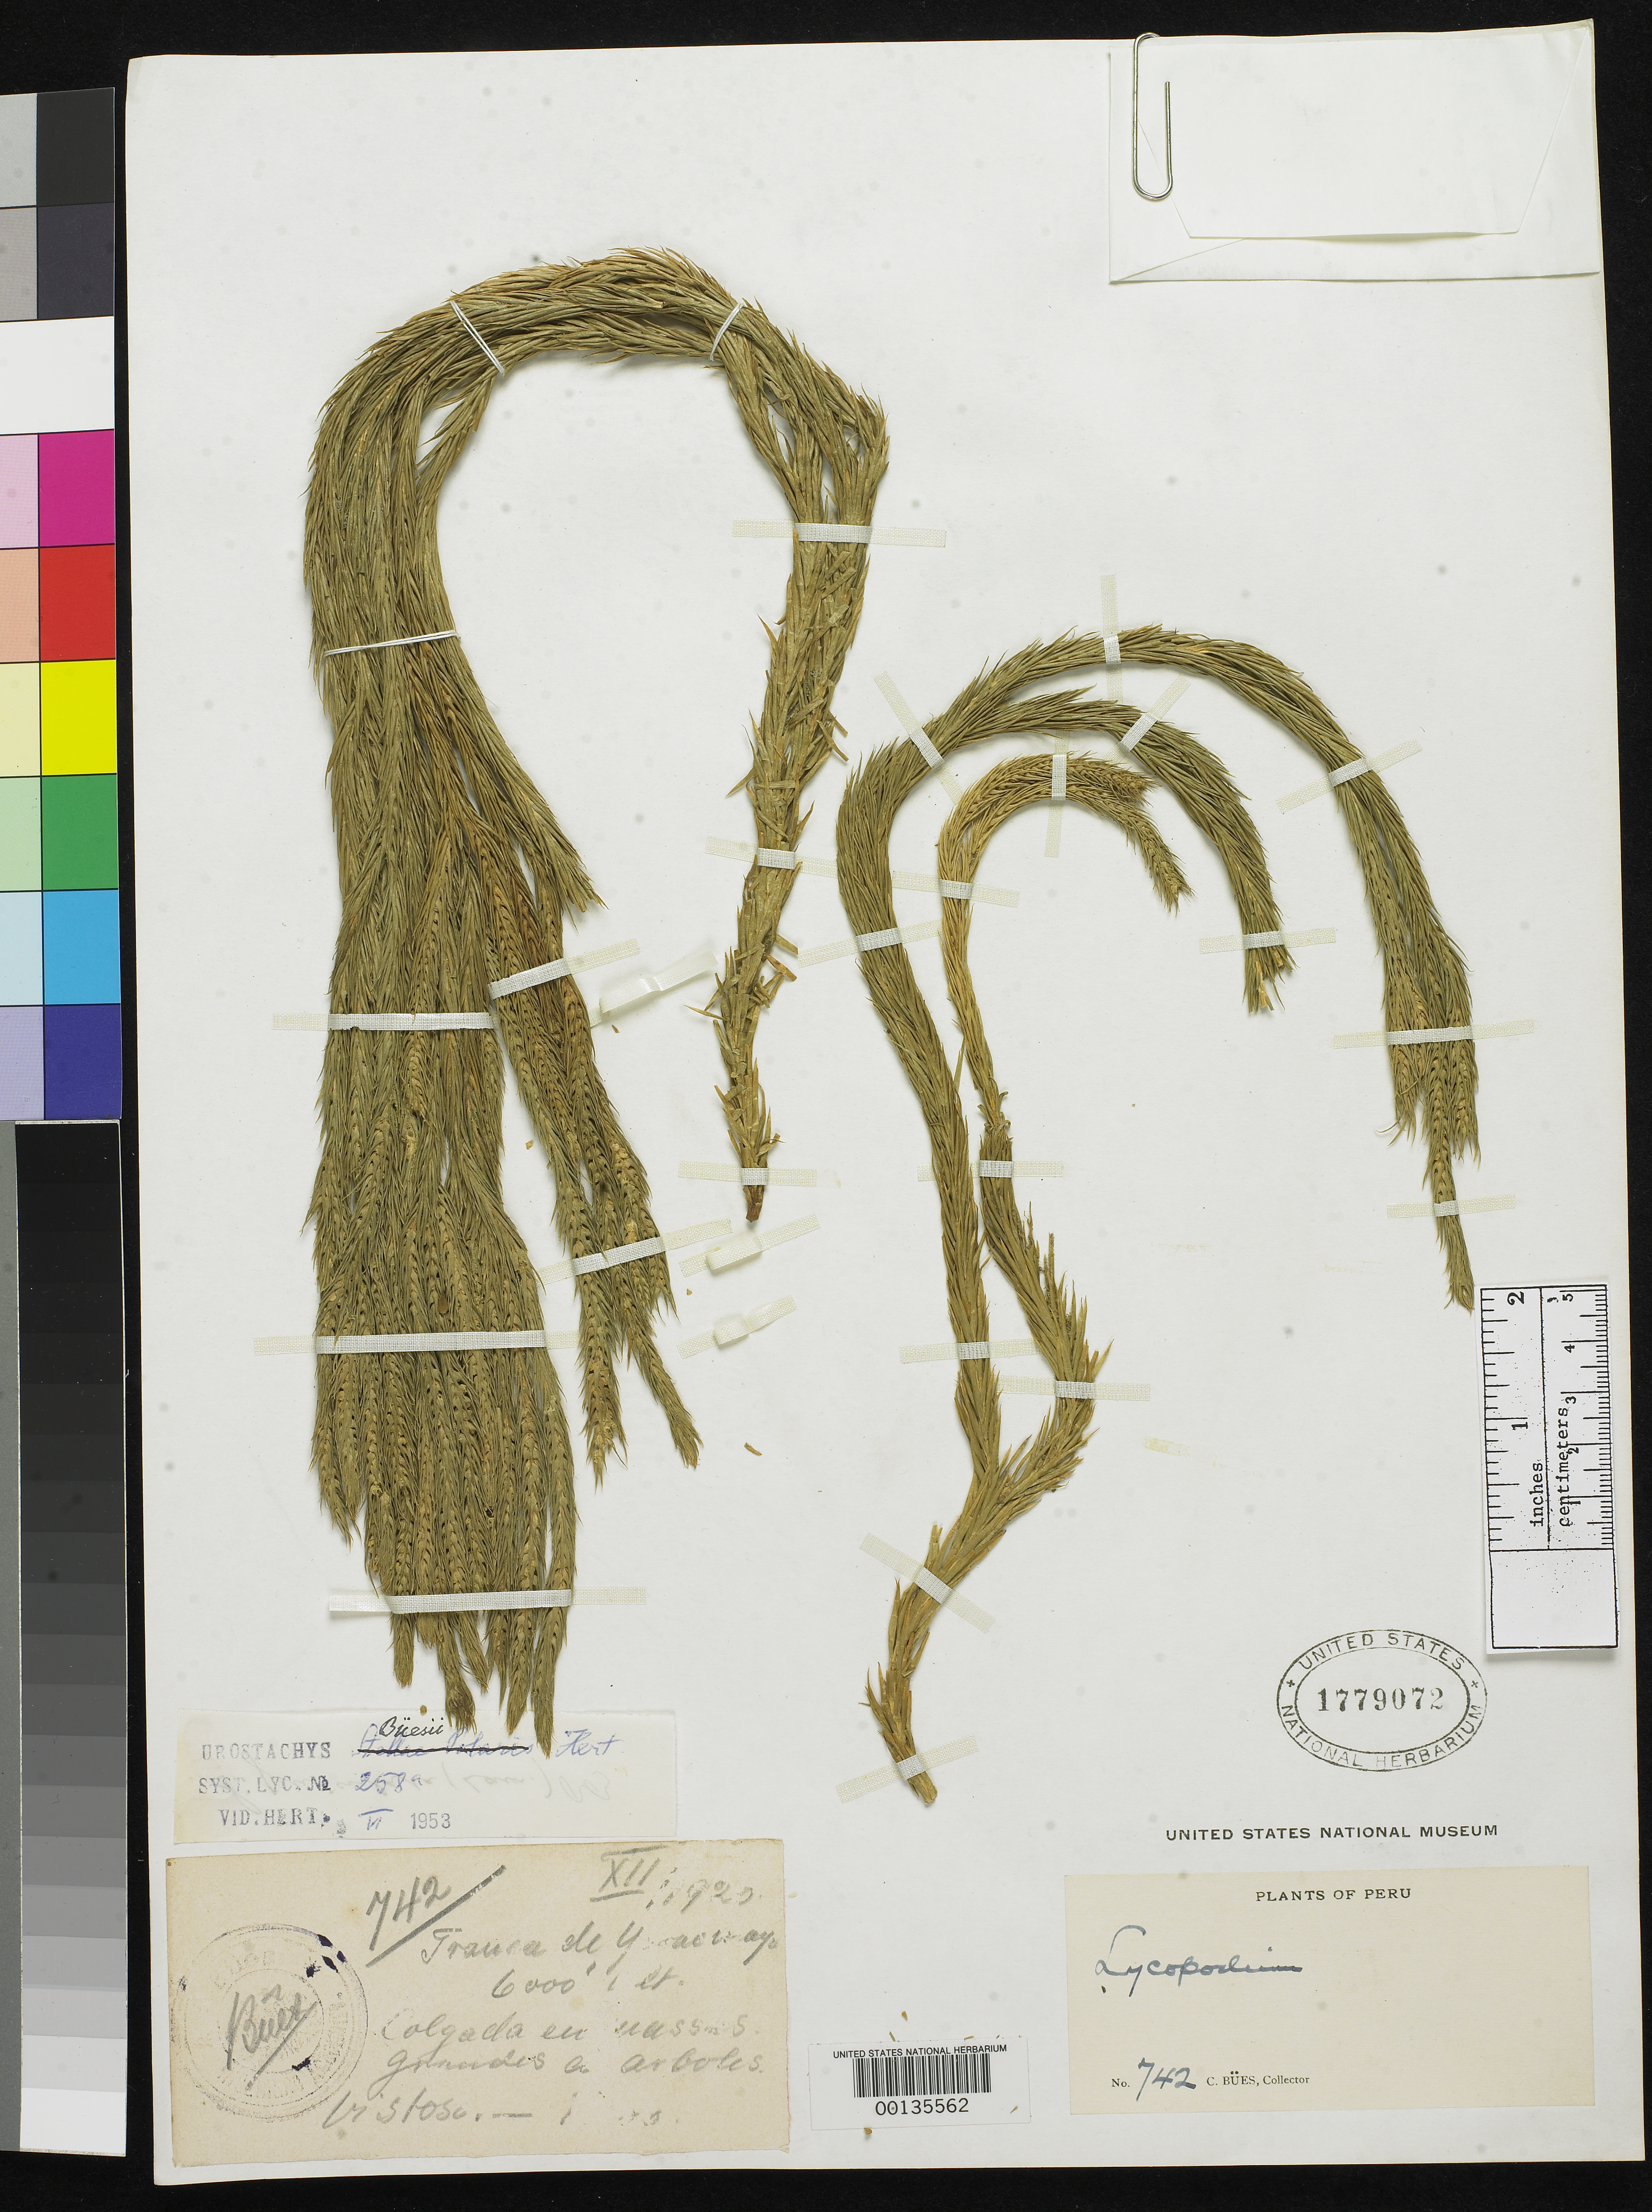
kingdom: Plantae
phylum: Tracheophyta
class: Lycopodiopsida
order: Lycopodiales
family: Lycopodiaceae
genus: Urostachys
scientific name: Urostachys buesii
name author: Herter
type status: Holotype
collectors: C. Bues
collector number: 742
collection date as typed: Dec 1920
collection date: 1920-12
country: Peru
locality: Tranca de Yaracuaya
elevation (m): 1829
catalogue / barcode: US 1779072